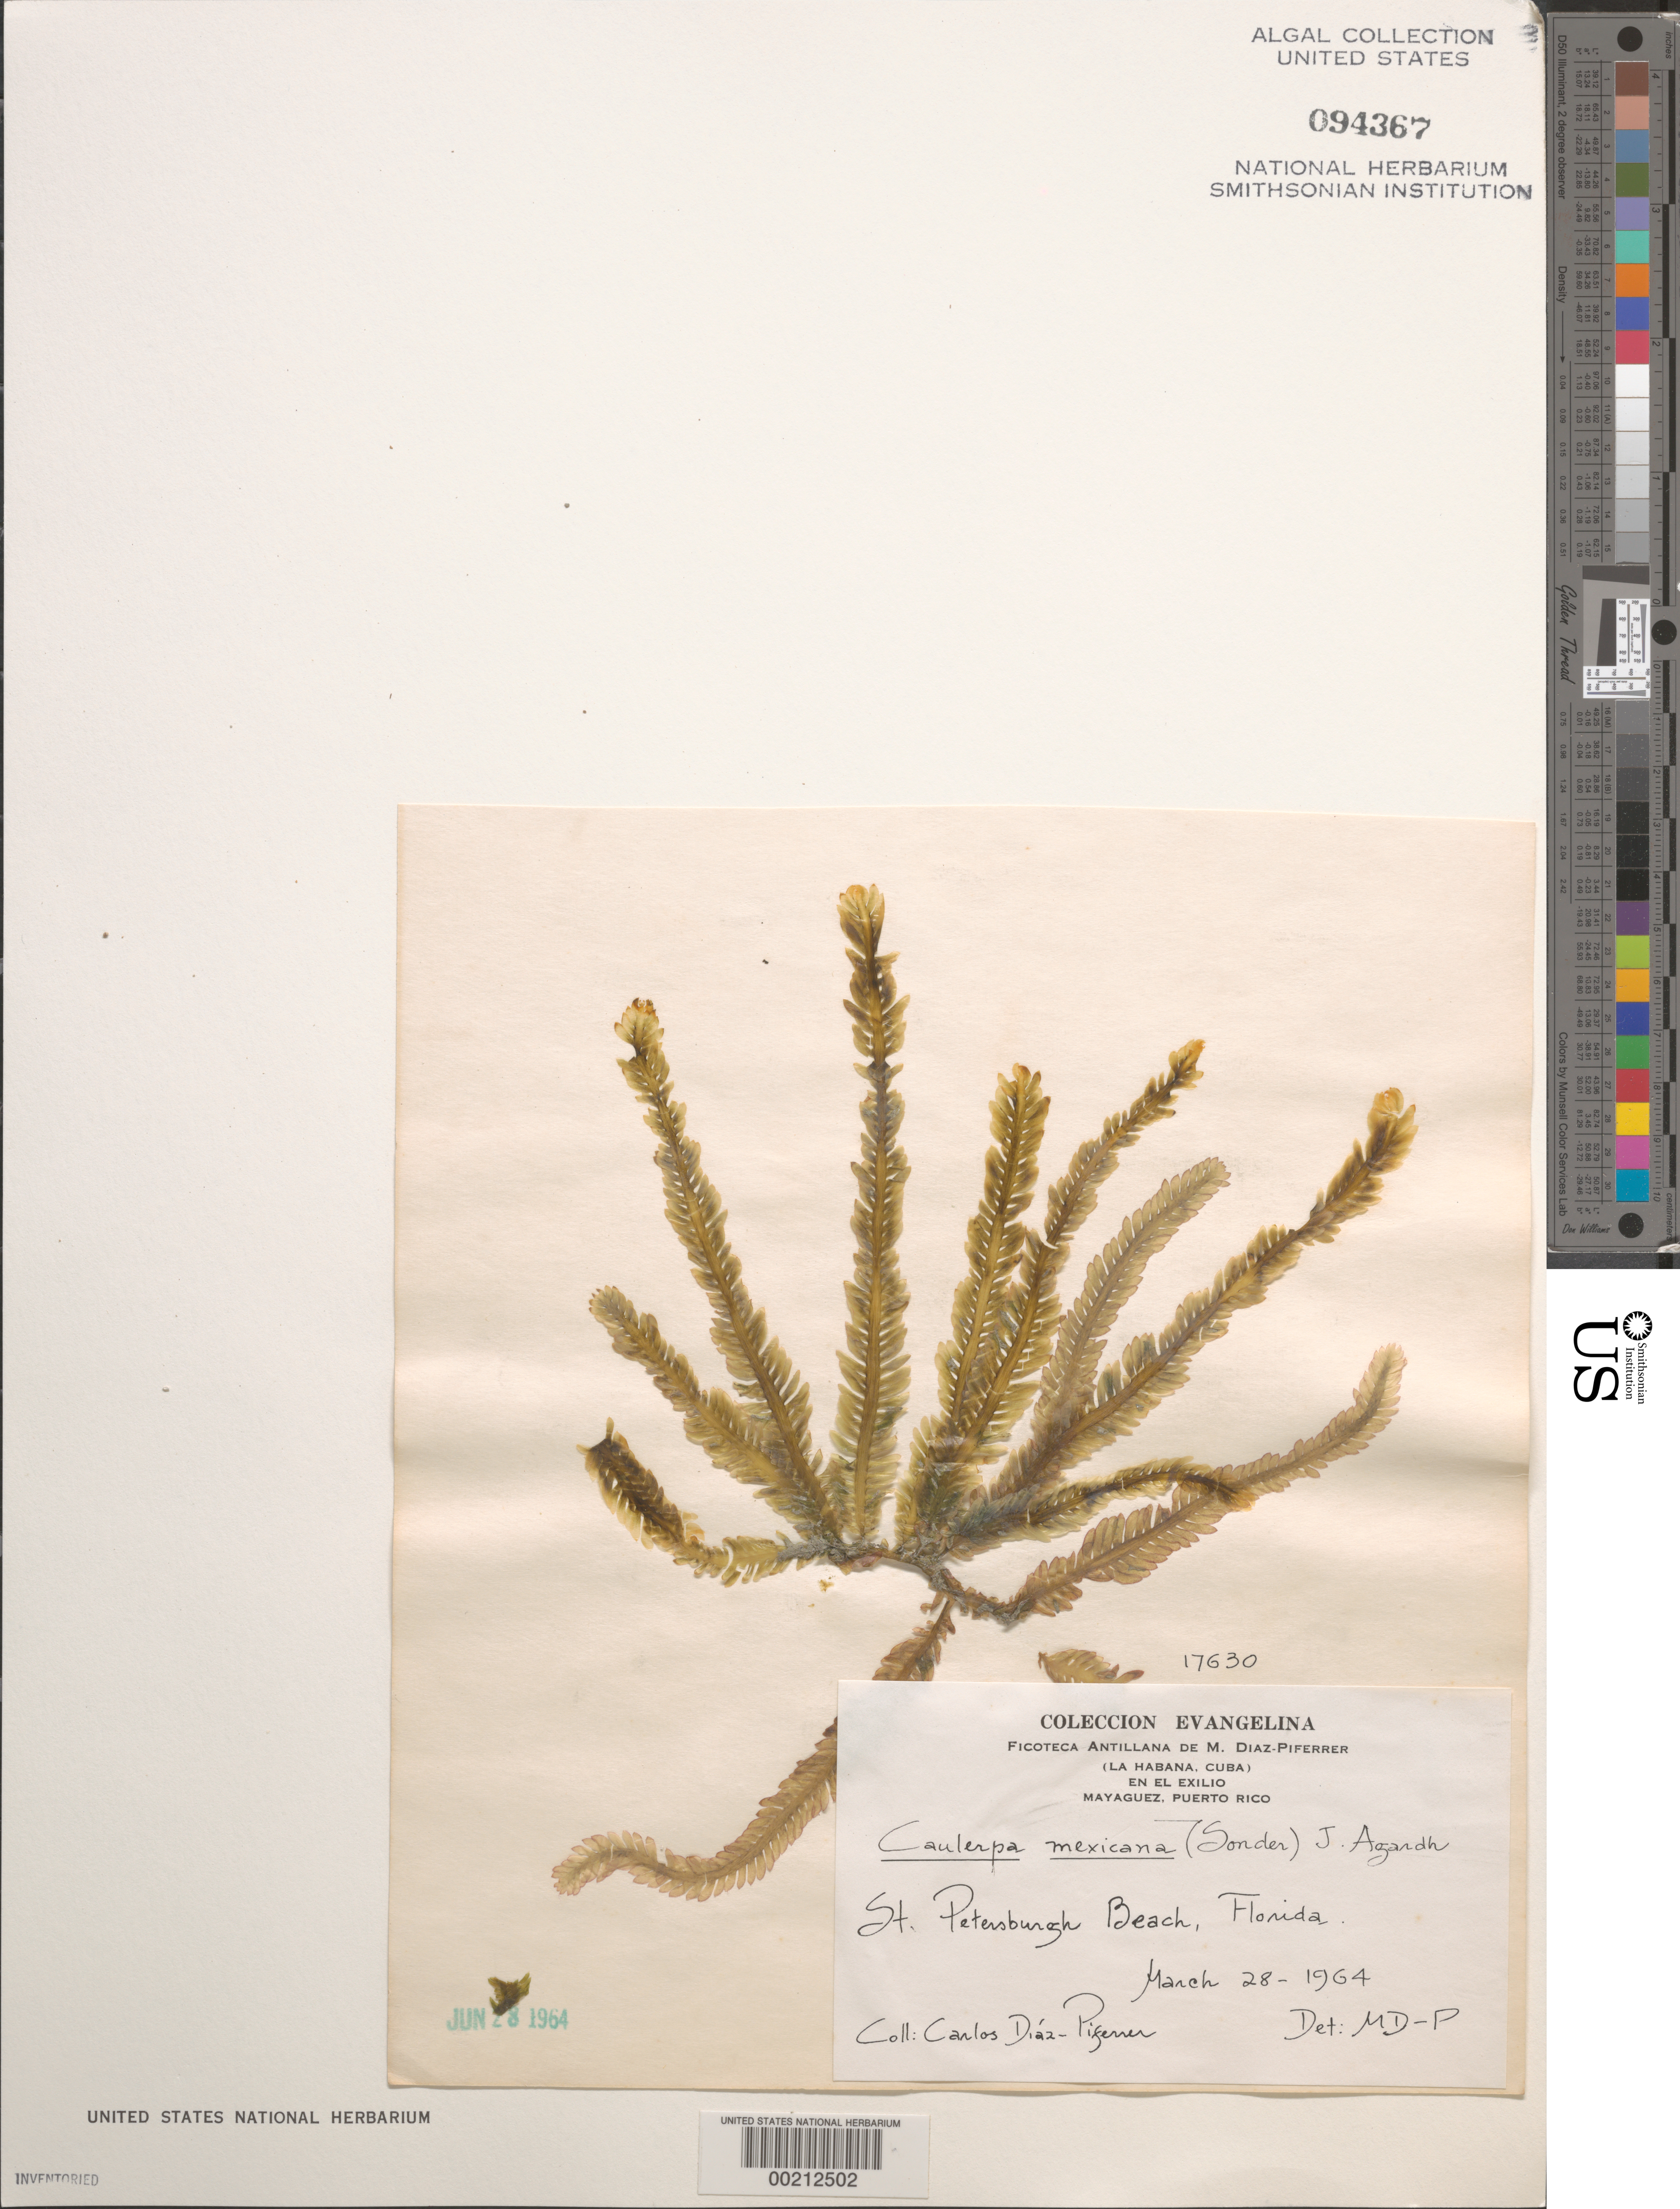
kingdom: Plantae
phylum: Chlorophyta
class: Ulvophyceae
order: Bryopsidales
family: Caulerpaceae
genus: Caulerpa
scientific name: Caulerpa mexicana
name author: Sond. ex Kütz.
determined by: Diaz-Piferrer, M.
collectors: C. Diaz-Piferrer Sierra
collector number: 17630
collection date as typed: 28 Mar 1964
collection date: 1964-03-28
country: United States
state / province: Florida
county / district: Pinellas County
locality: St. Petersburg Beach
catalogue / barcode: US 94367